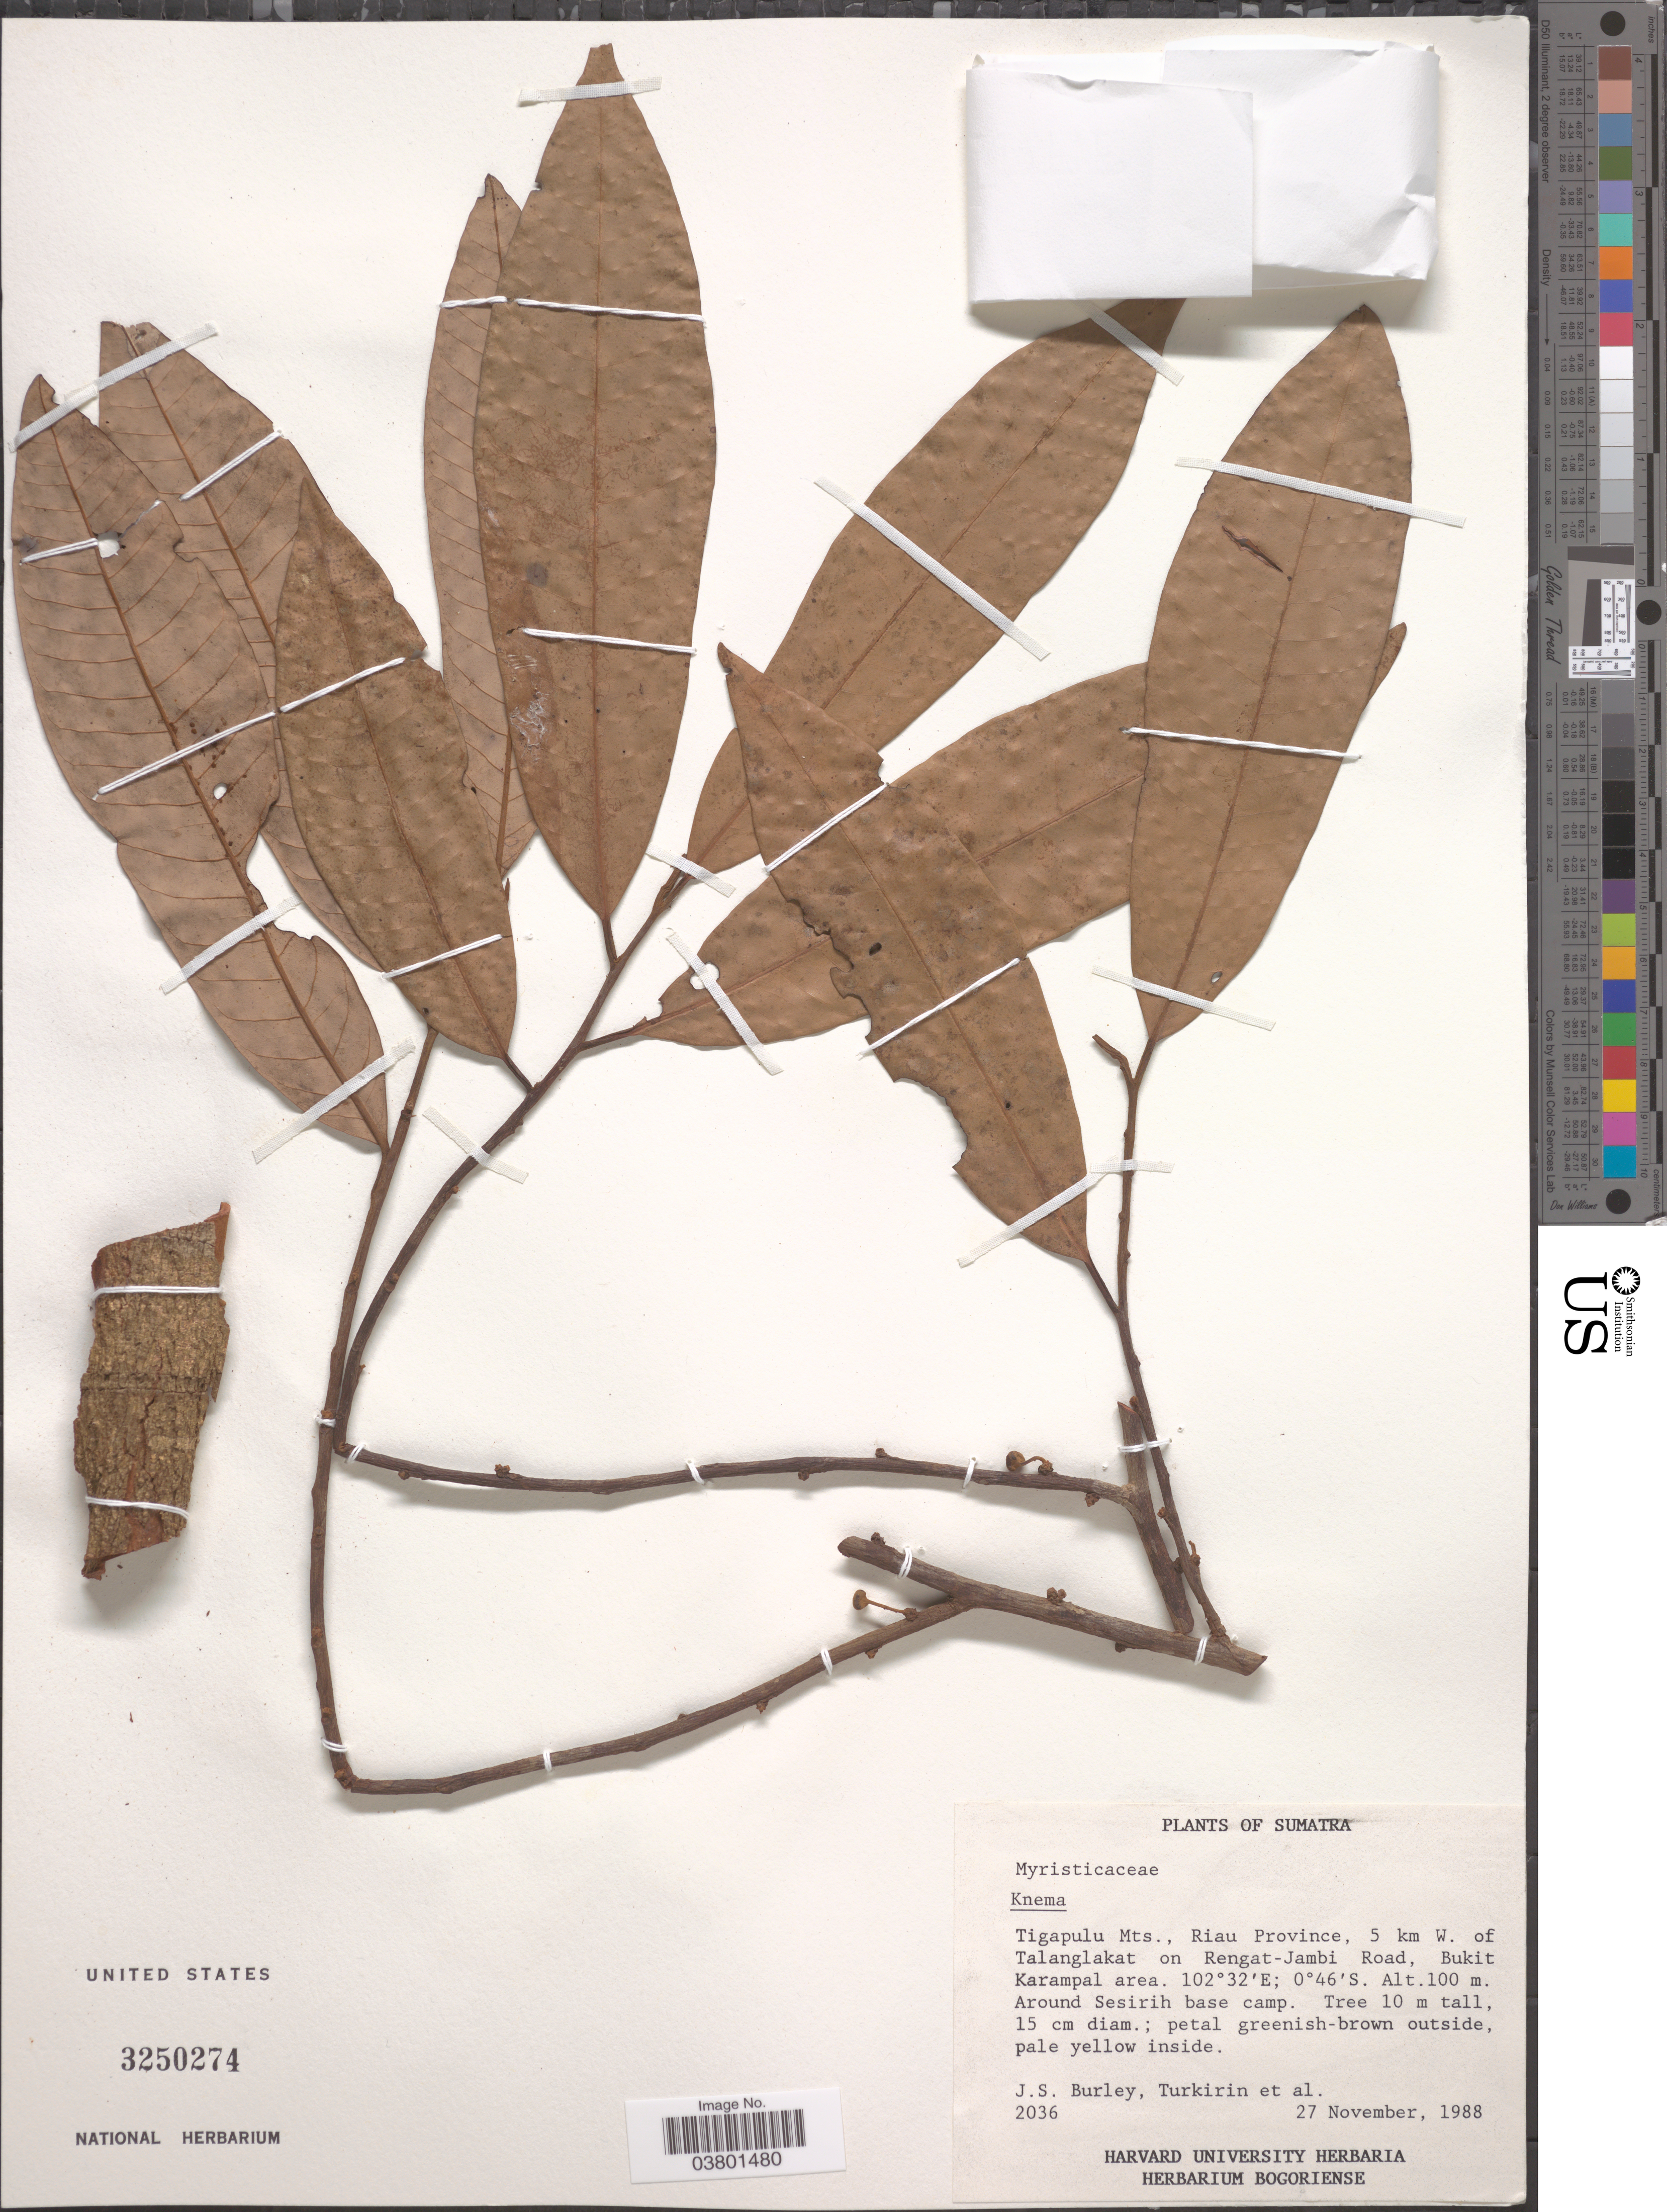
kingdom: Plantae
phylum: Tracheophyta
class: Magnoliopsida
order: Magnoliales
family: Myristicaceae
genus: Knema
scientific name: Knema sp.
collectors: J. S. Burley, -. Turkirin & et al.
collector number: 2036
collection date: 1988-11-27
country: Indonesia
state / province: Sumatra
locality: Tigapulu Mts., Riau Province, 5 km W. of Talanglakat on Rengat-Jambi Road, Bukit Karampal area. Around Sesirih base camp.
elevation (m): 100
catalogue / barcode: US 3250274